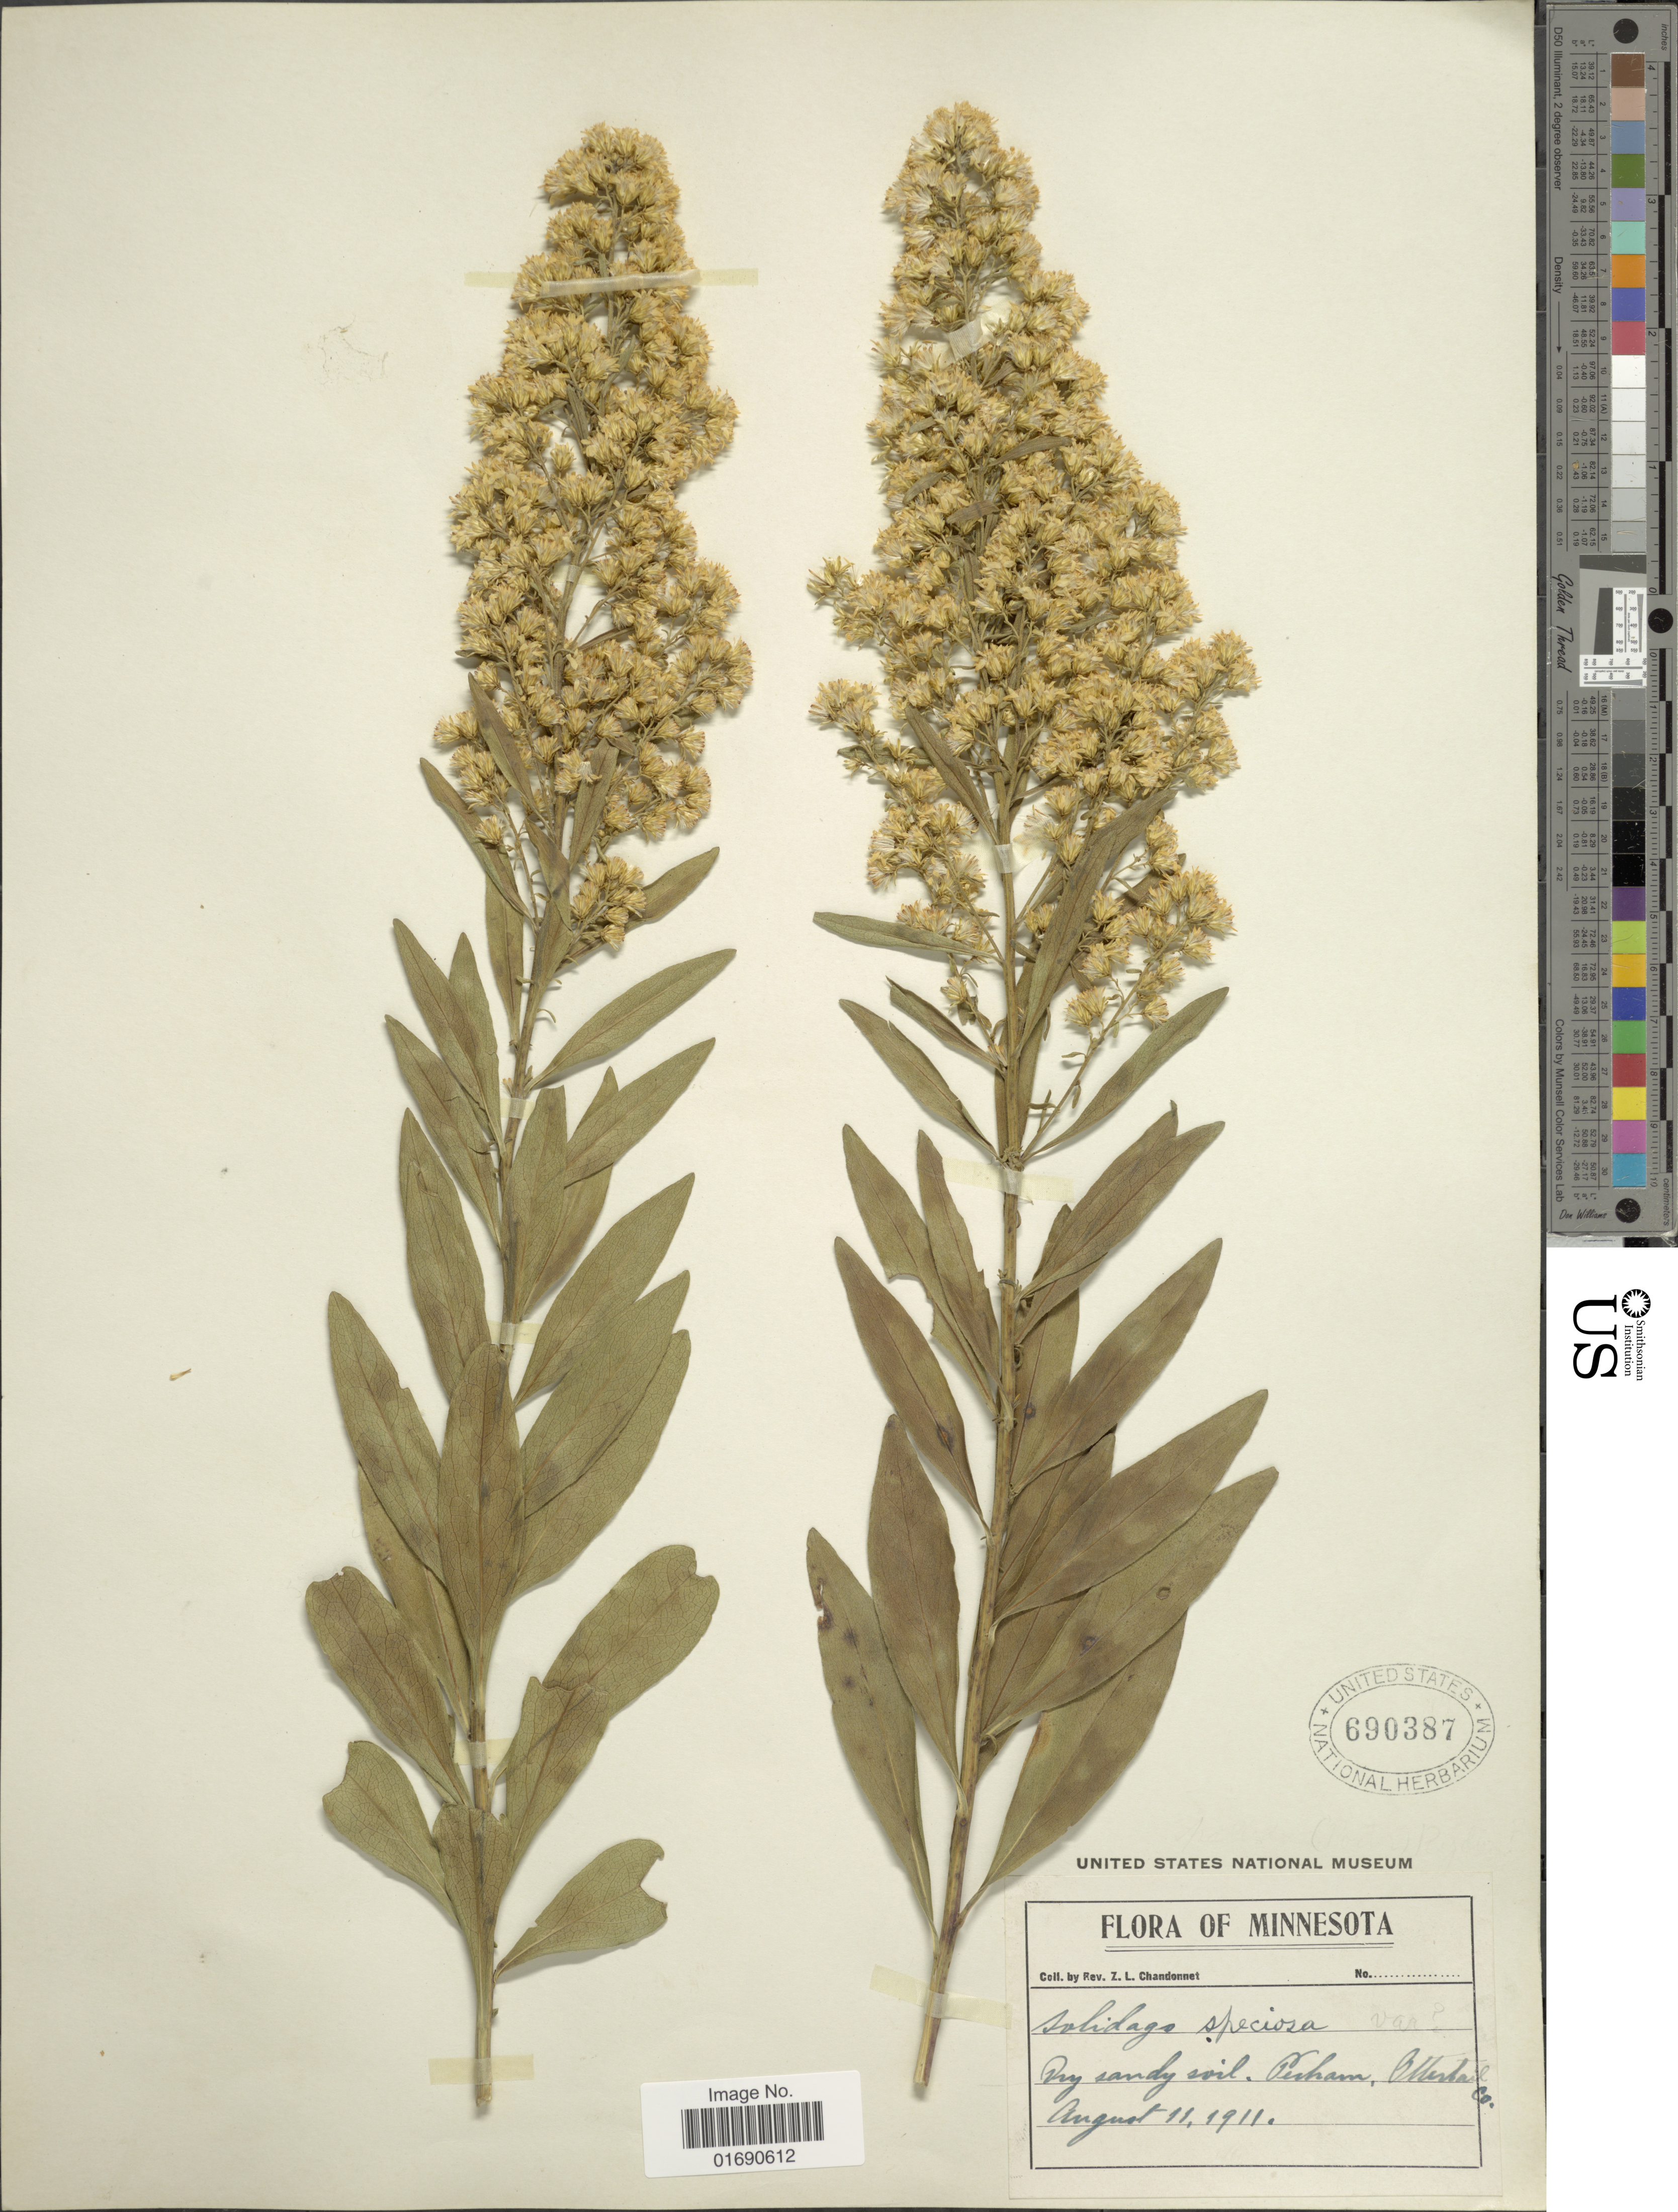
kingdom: Plantae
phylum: Tracheophyta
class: Magnoliopsida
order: Asterales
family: Asteraceae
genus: Solidago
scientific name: Solidago speciosa var. angustata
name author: Torr. & A. Gray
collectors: Z. Chandonnet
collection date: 1911-08-11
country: United States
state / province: Minnesota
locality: Dry sandy soil, Perham, Otter Tail Co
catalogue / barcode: US 690387